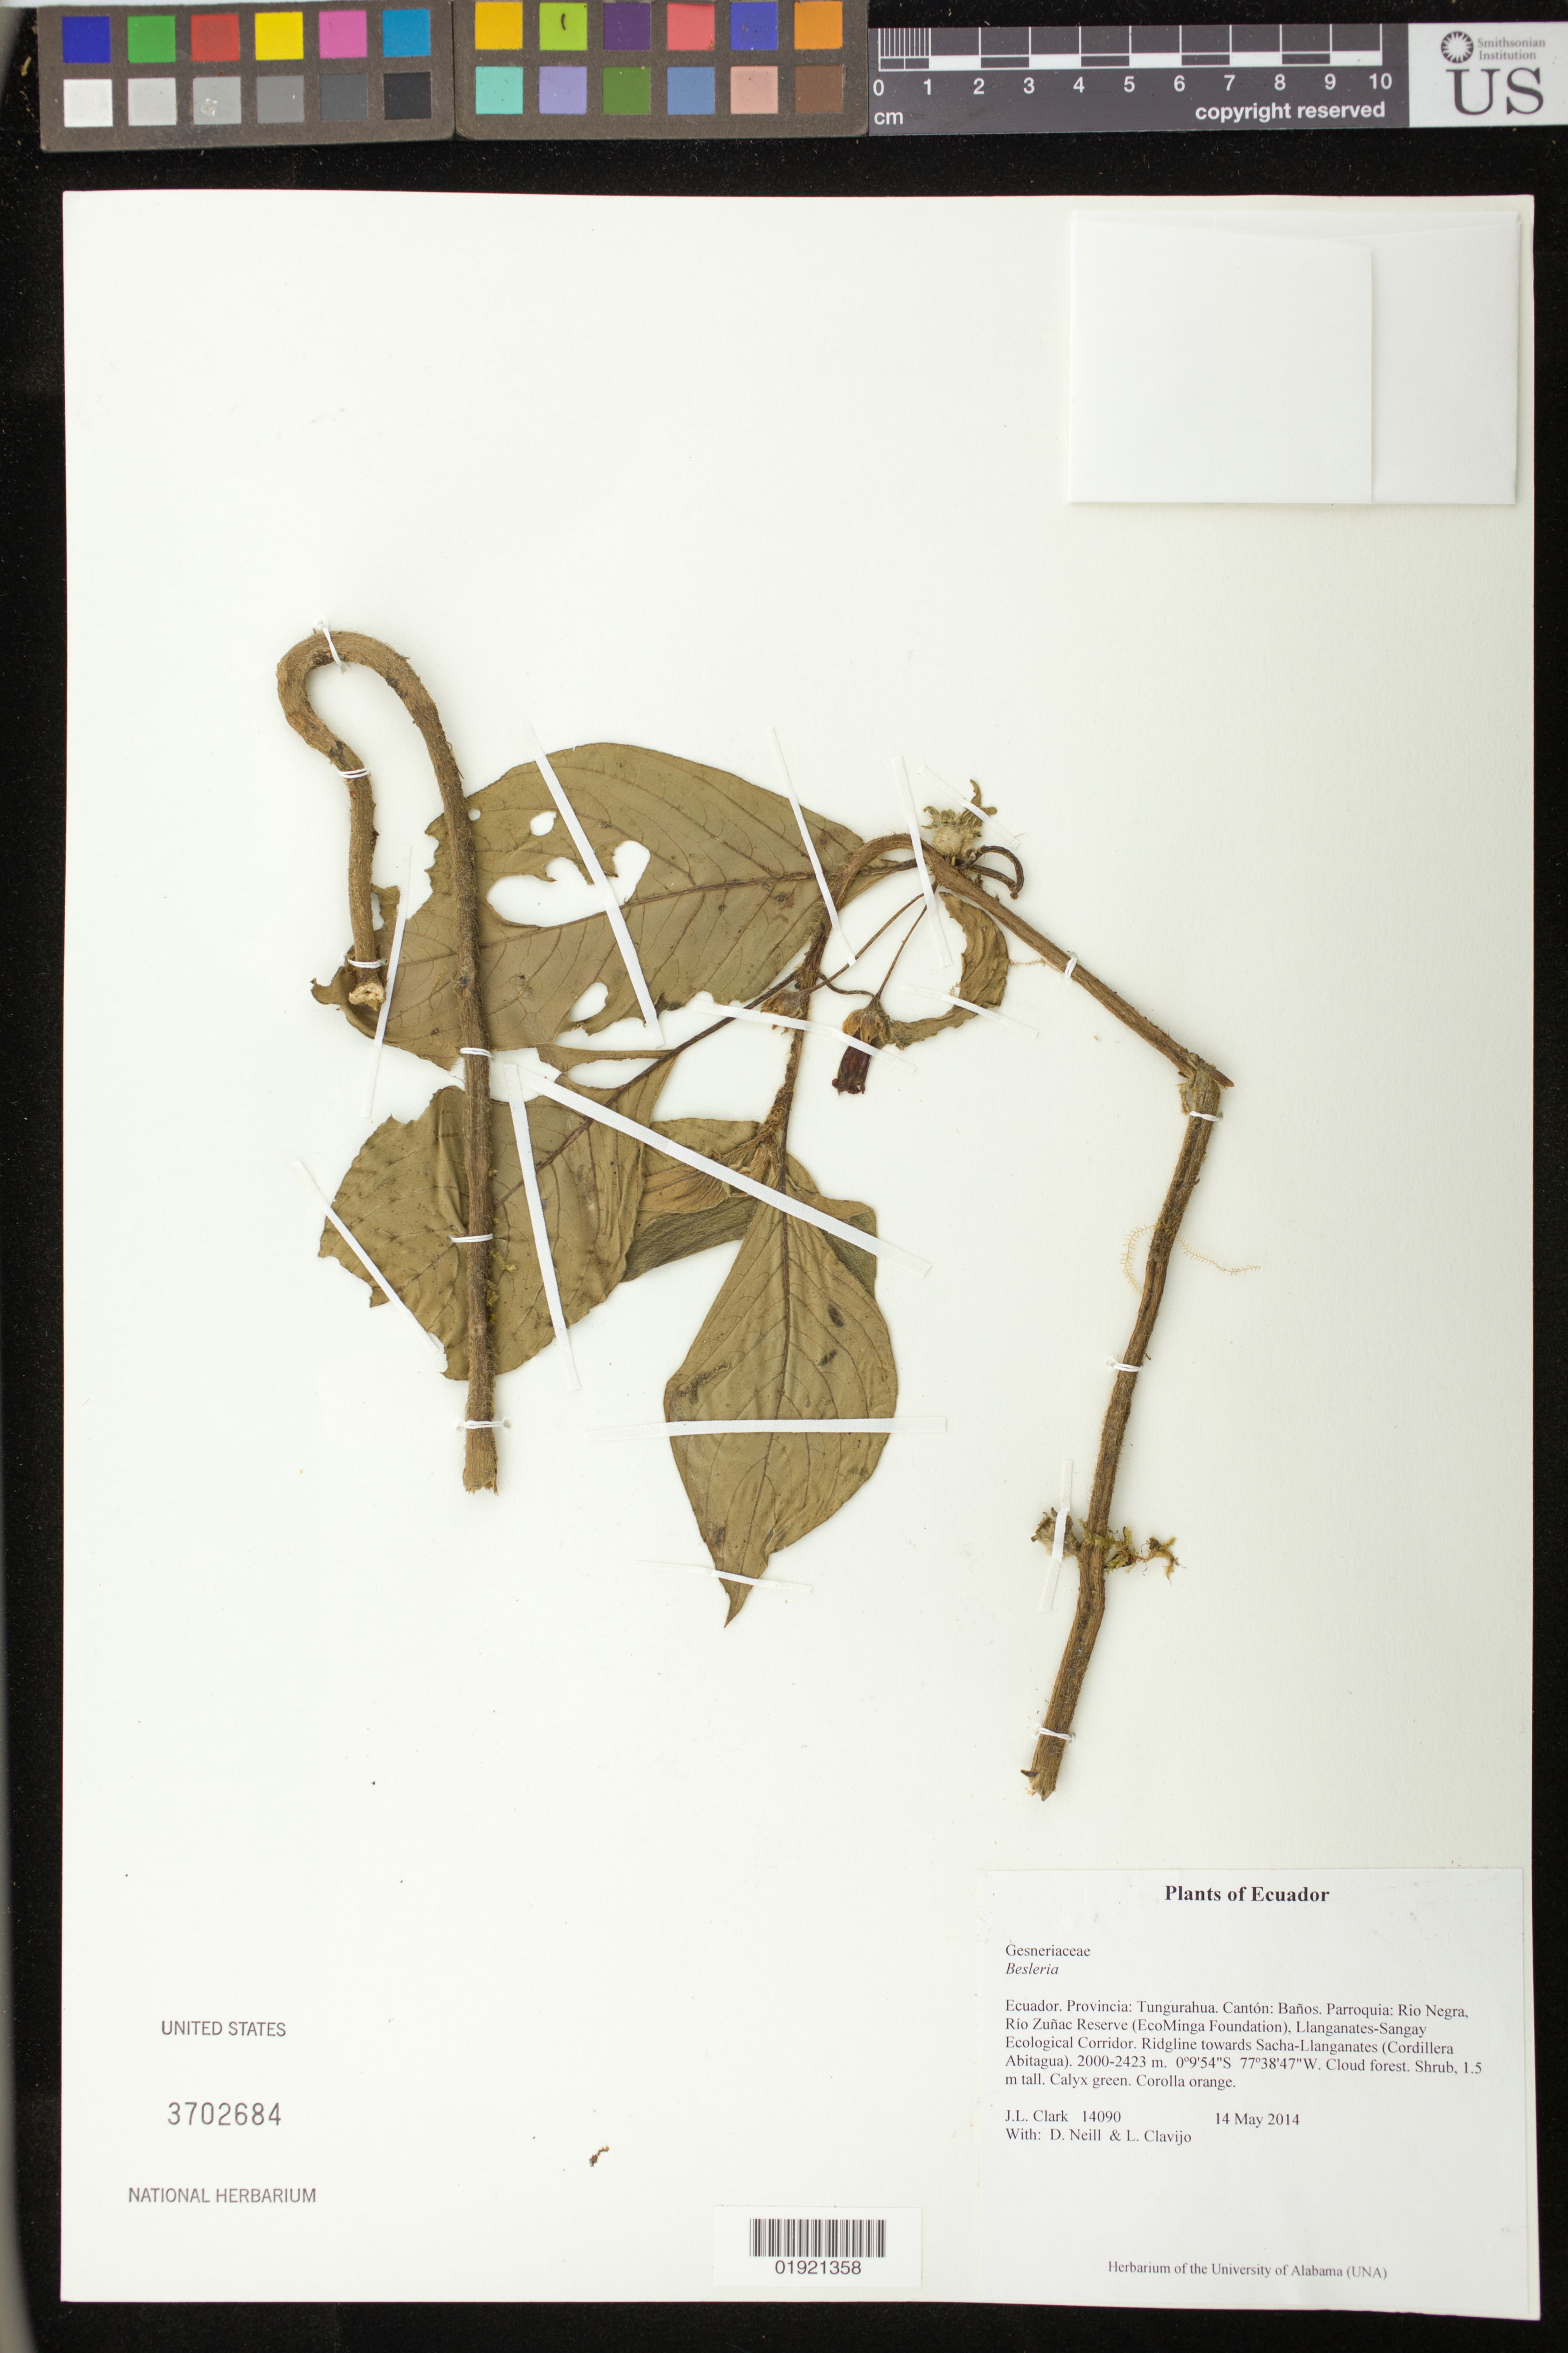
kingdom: Plantae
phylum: Tracheophyta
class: Magnoliopsida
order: Lamiales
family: Gesneriaceae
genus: Besleria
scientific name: Besleria sp.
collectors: J. L. Clark, D. Neill & L. Clavijo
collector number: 14090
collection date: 2014-05-14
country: Ecuador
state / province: Tungurahua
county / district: Banos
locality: Parroquia: Rio Negra, Rio Zunac Reserve (EcoMinga Foundation), Llanganates-Sangay Ecological Corridor. Ridgeline towards Sacha-Llanganates (Cordillera Abitagua).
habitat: Cloud forest.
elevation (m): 2000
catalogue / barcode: US 3702684